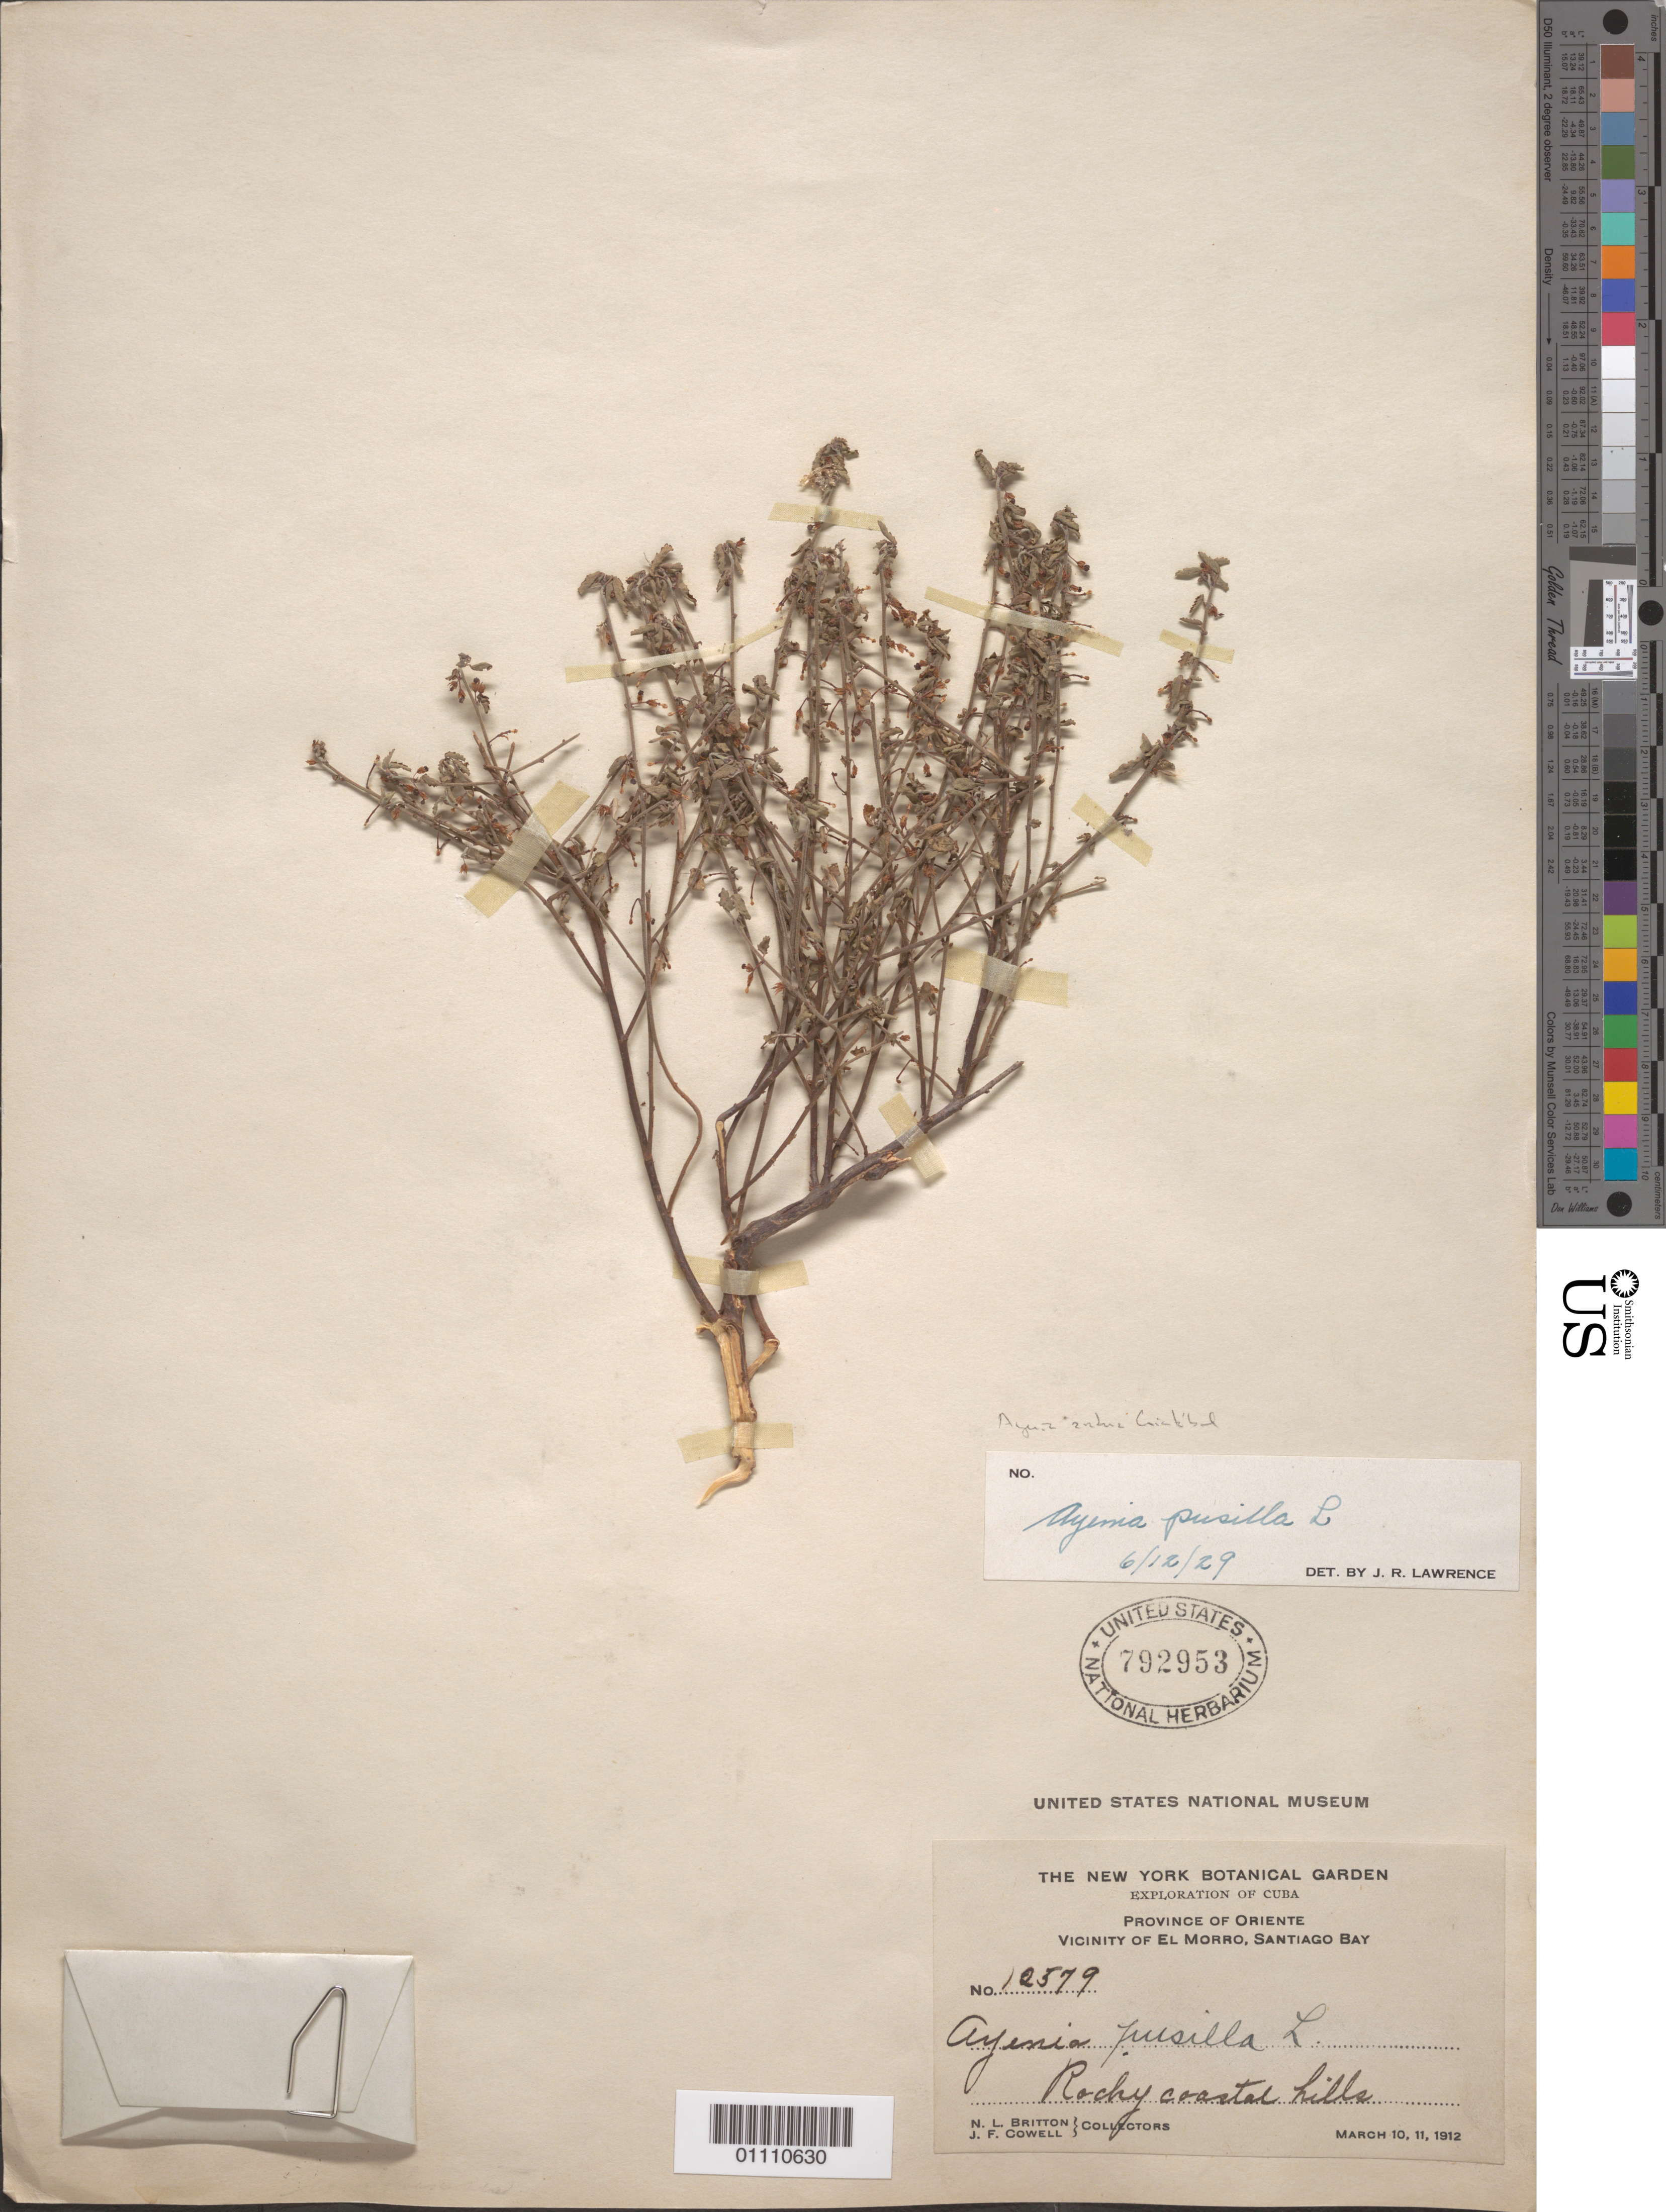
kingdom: Plantae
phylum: Tracheophyta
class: Magnoliopsida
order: Malvales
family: Malvaceae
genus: Ayenia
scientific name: Ayenia pusilla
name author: L.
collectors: N. Britton & J. F. Cowell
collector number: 12579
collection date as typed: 10 Mar 1912 and 11 Mar 1912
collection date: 1912-03-10,1912-03-11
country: Cuba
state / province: Santiago de Cuba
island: Cuba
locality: Vicinity of El Morro, Santiago Bay, Province of Oriente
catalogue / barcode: US 792953